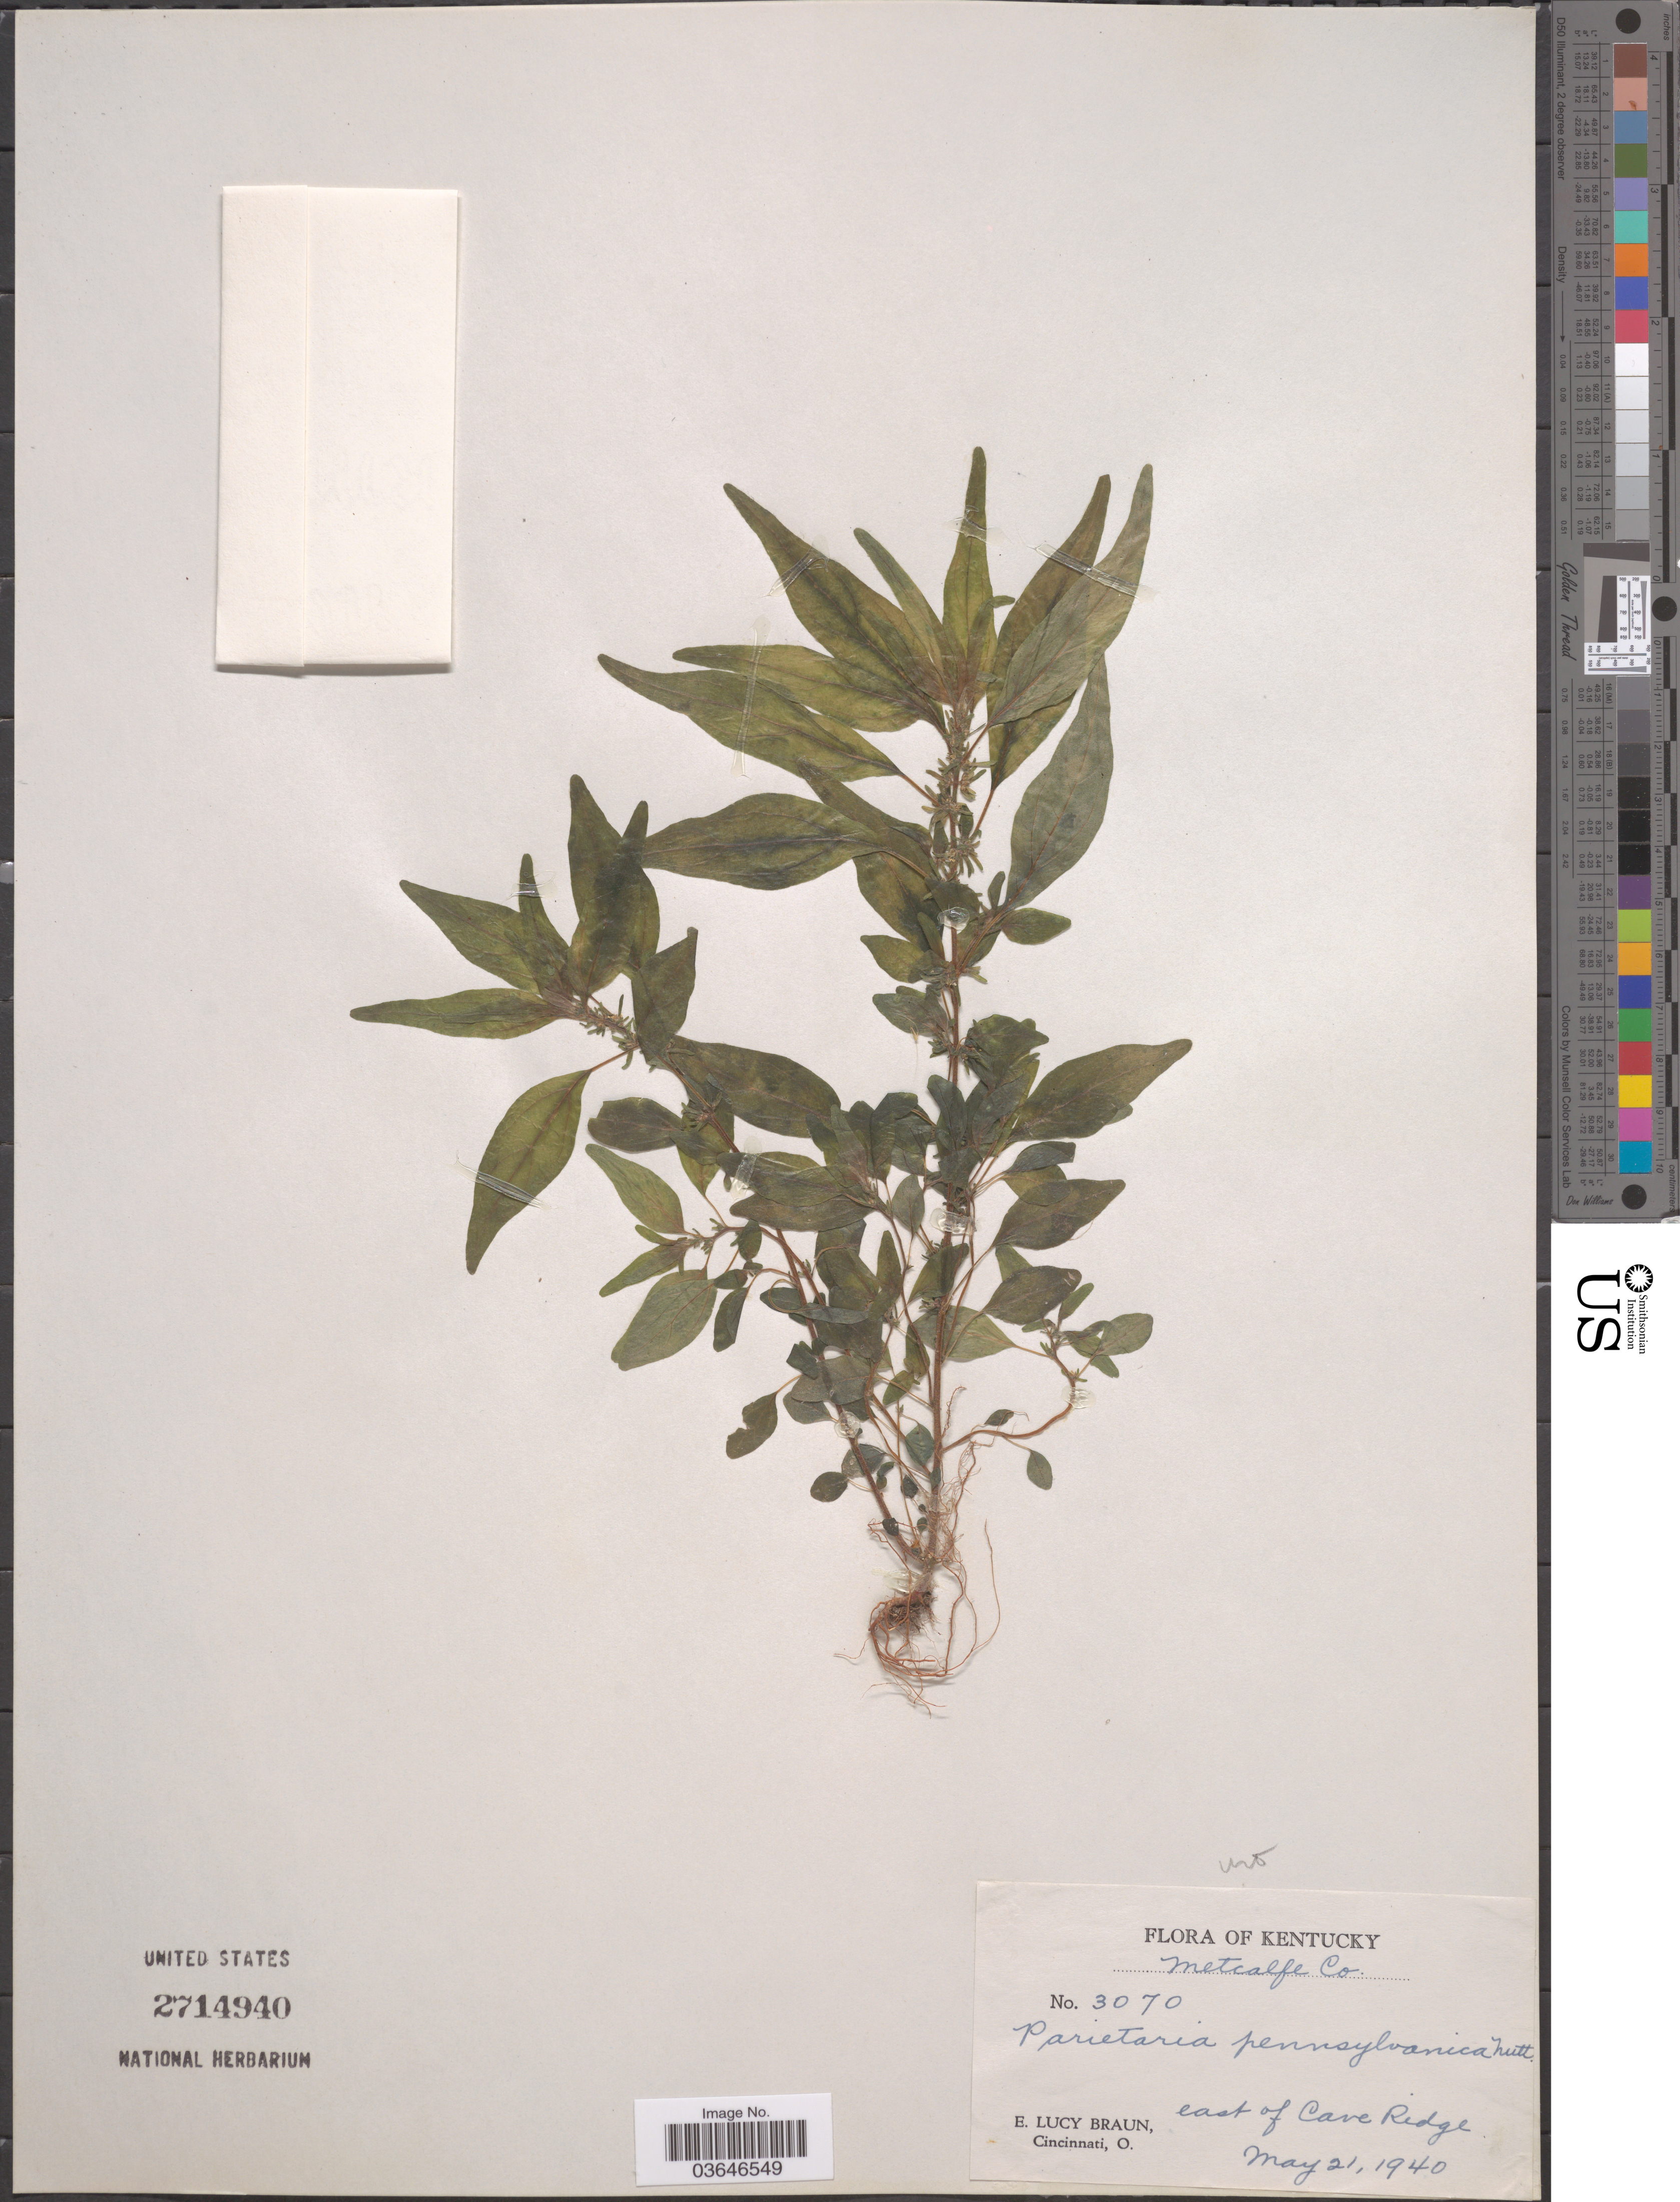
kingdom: Plantae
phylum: Tracheophyta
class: Magnoliopsida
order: Rosales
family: Urticaceae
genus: Parietaria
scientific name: Parietaria pensylvanica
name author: Muhl. ex Willd.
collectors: E. L. Braun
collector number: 3070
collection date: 1940-05-21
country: United States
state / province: Kentucky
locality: Metcalfe Co. East of Cave Ridge.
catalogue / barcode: US 2714940